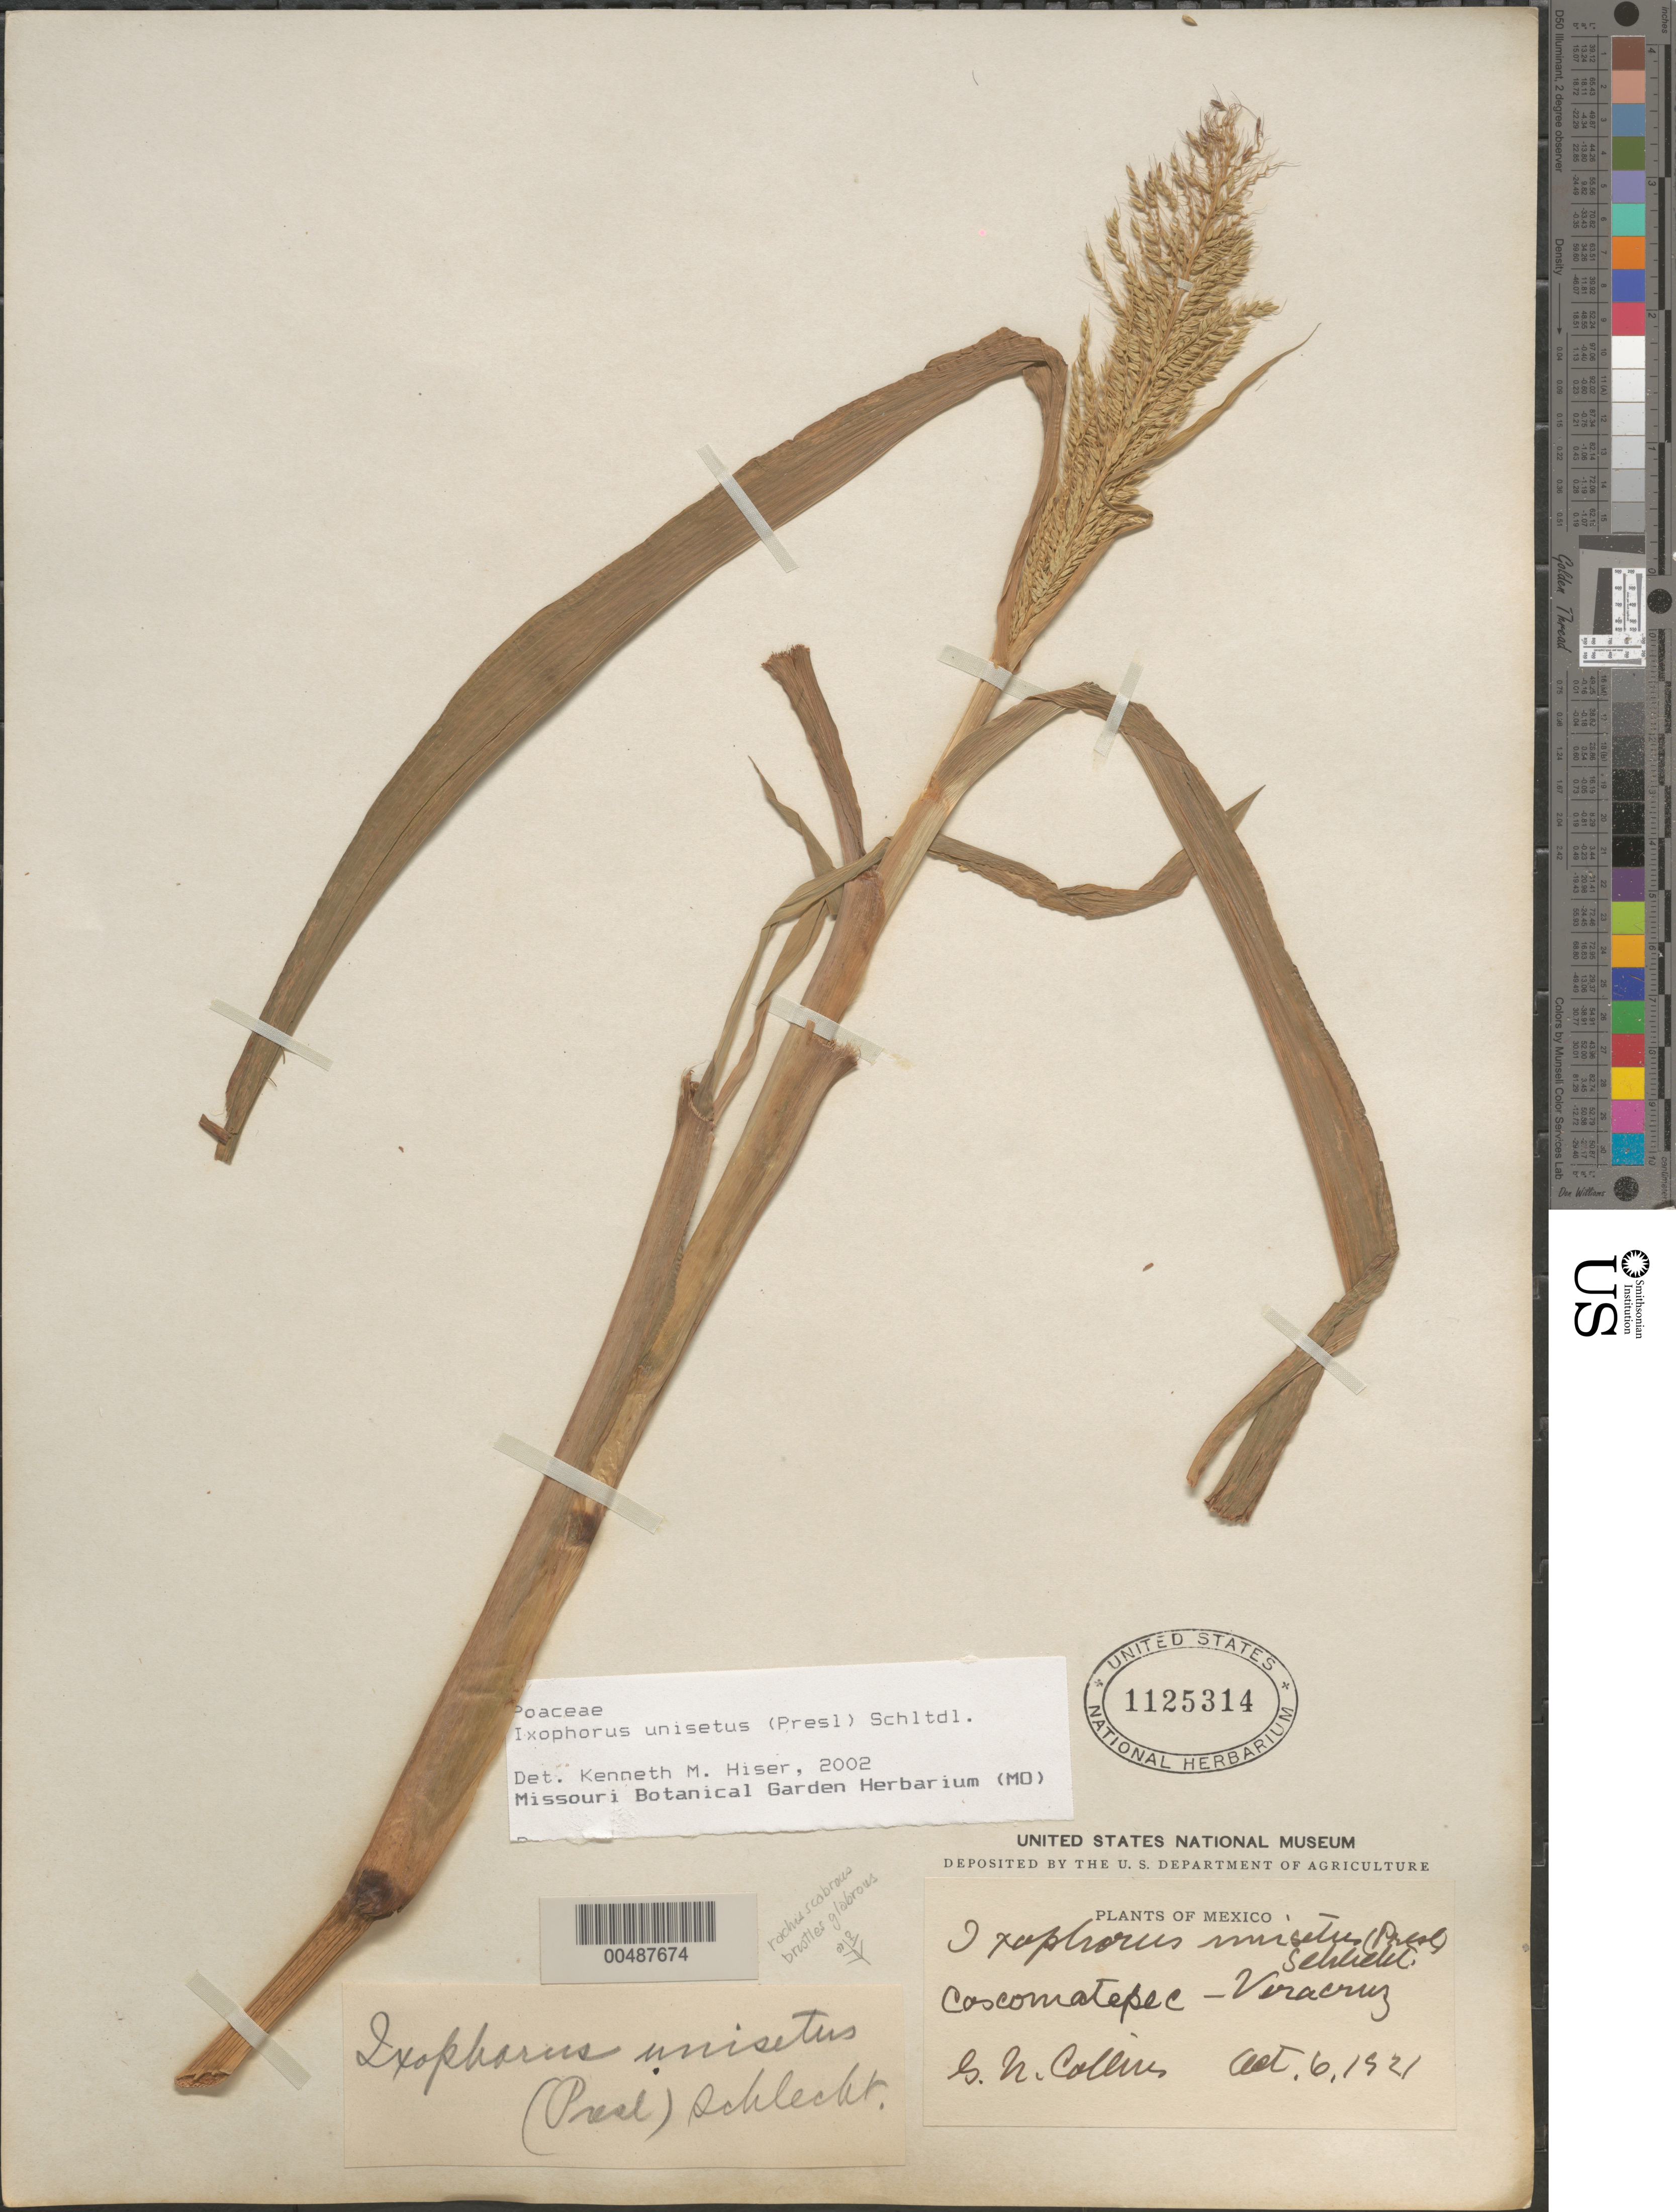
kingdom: Plantae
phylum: Tracheophyta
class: Liliopsida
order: Poales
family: Poaceae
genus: Ixophorus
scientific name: Ixophorus unisetus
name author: (J. Presl) Schltdl.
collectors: G. Collins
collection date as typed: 6 Oct 1921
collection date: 1921-10-06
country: Mexico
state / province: Veracruz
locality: Cascomatepec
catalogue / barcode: US 1125314